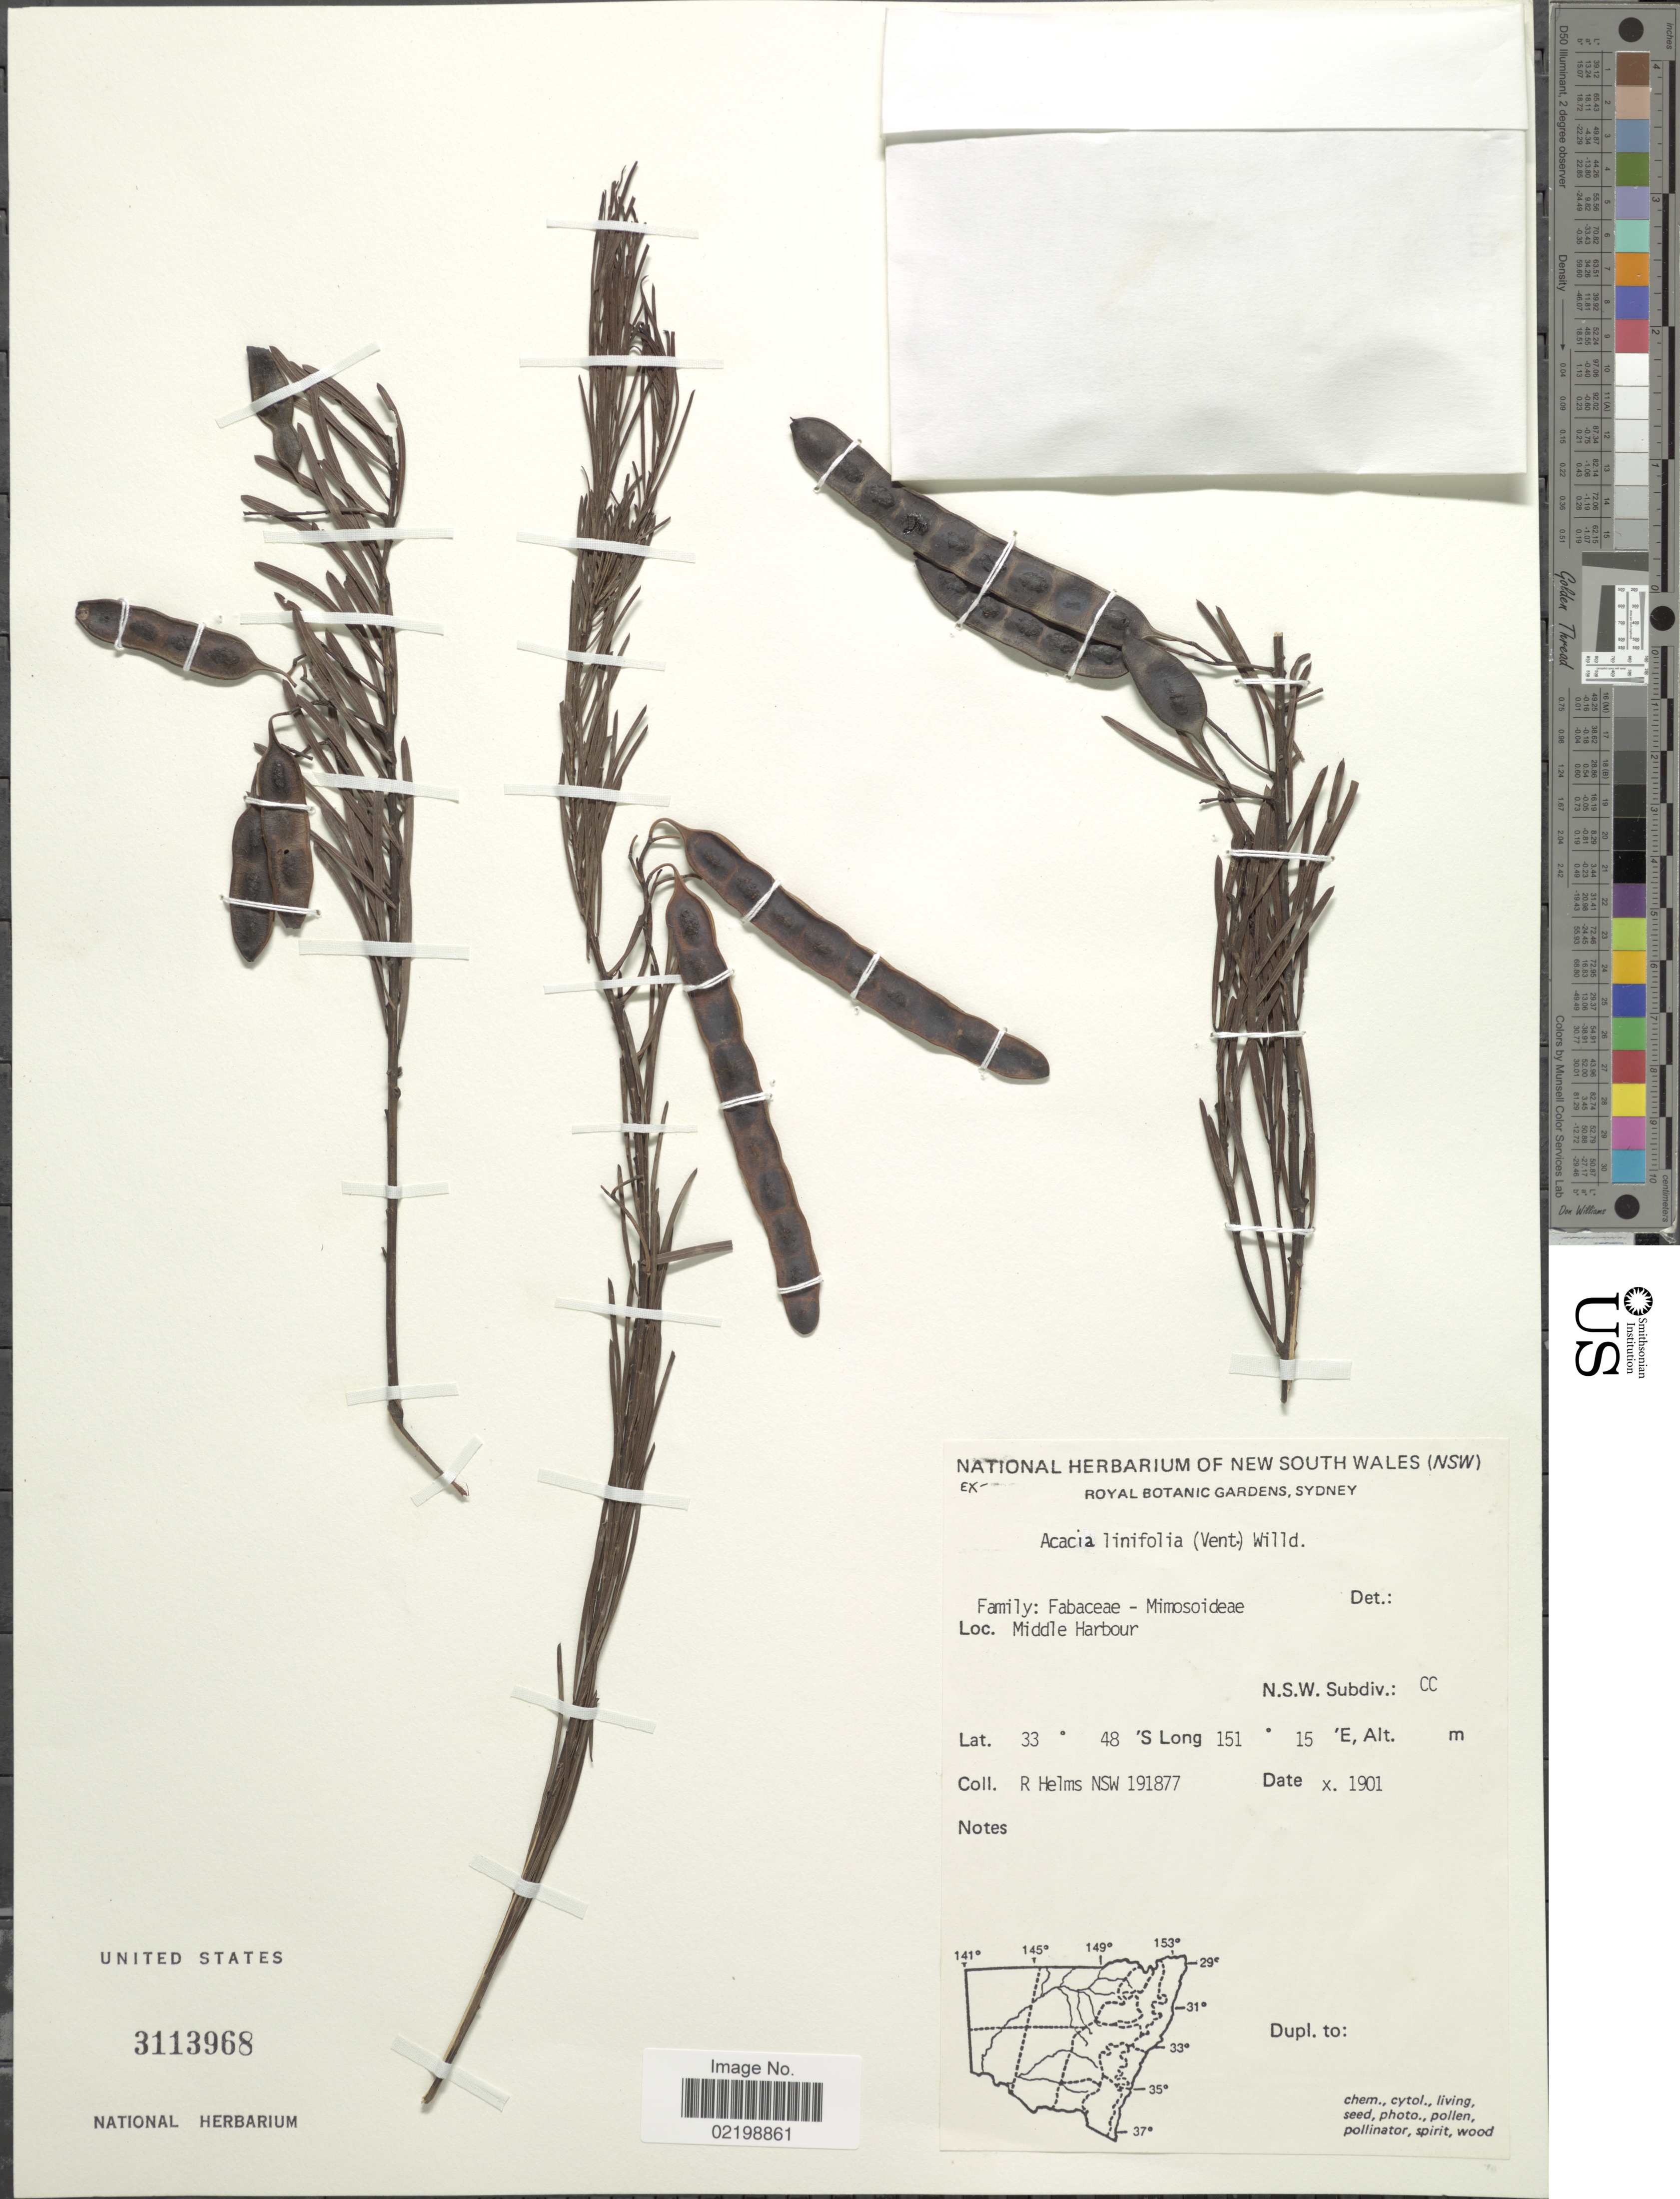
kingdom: Plantae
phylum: Tracheophyta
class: Magnoliopsida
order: Fabales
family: Fabaceae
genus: Acacia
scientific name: Acacia linifolia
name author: (Vent.) Willd.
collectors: R. Helms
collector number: NSW 191877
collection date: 1901-10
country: Australia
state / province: New South Wales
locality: Middle Harbour, N.S.W. Subdiv.: CC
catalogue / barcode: US 3113968